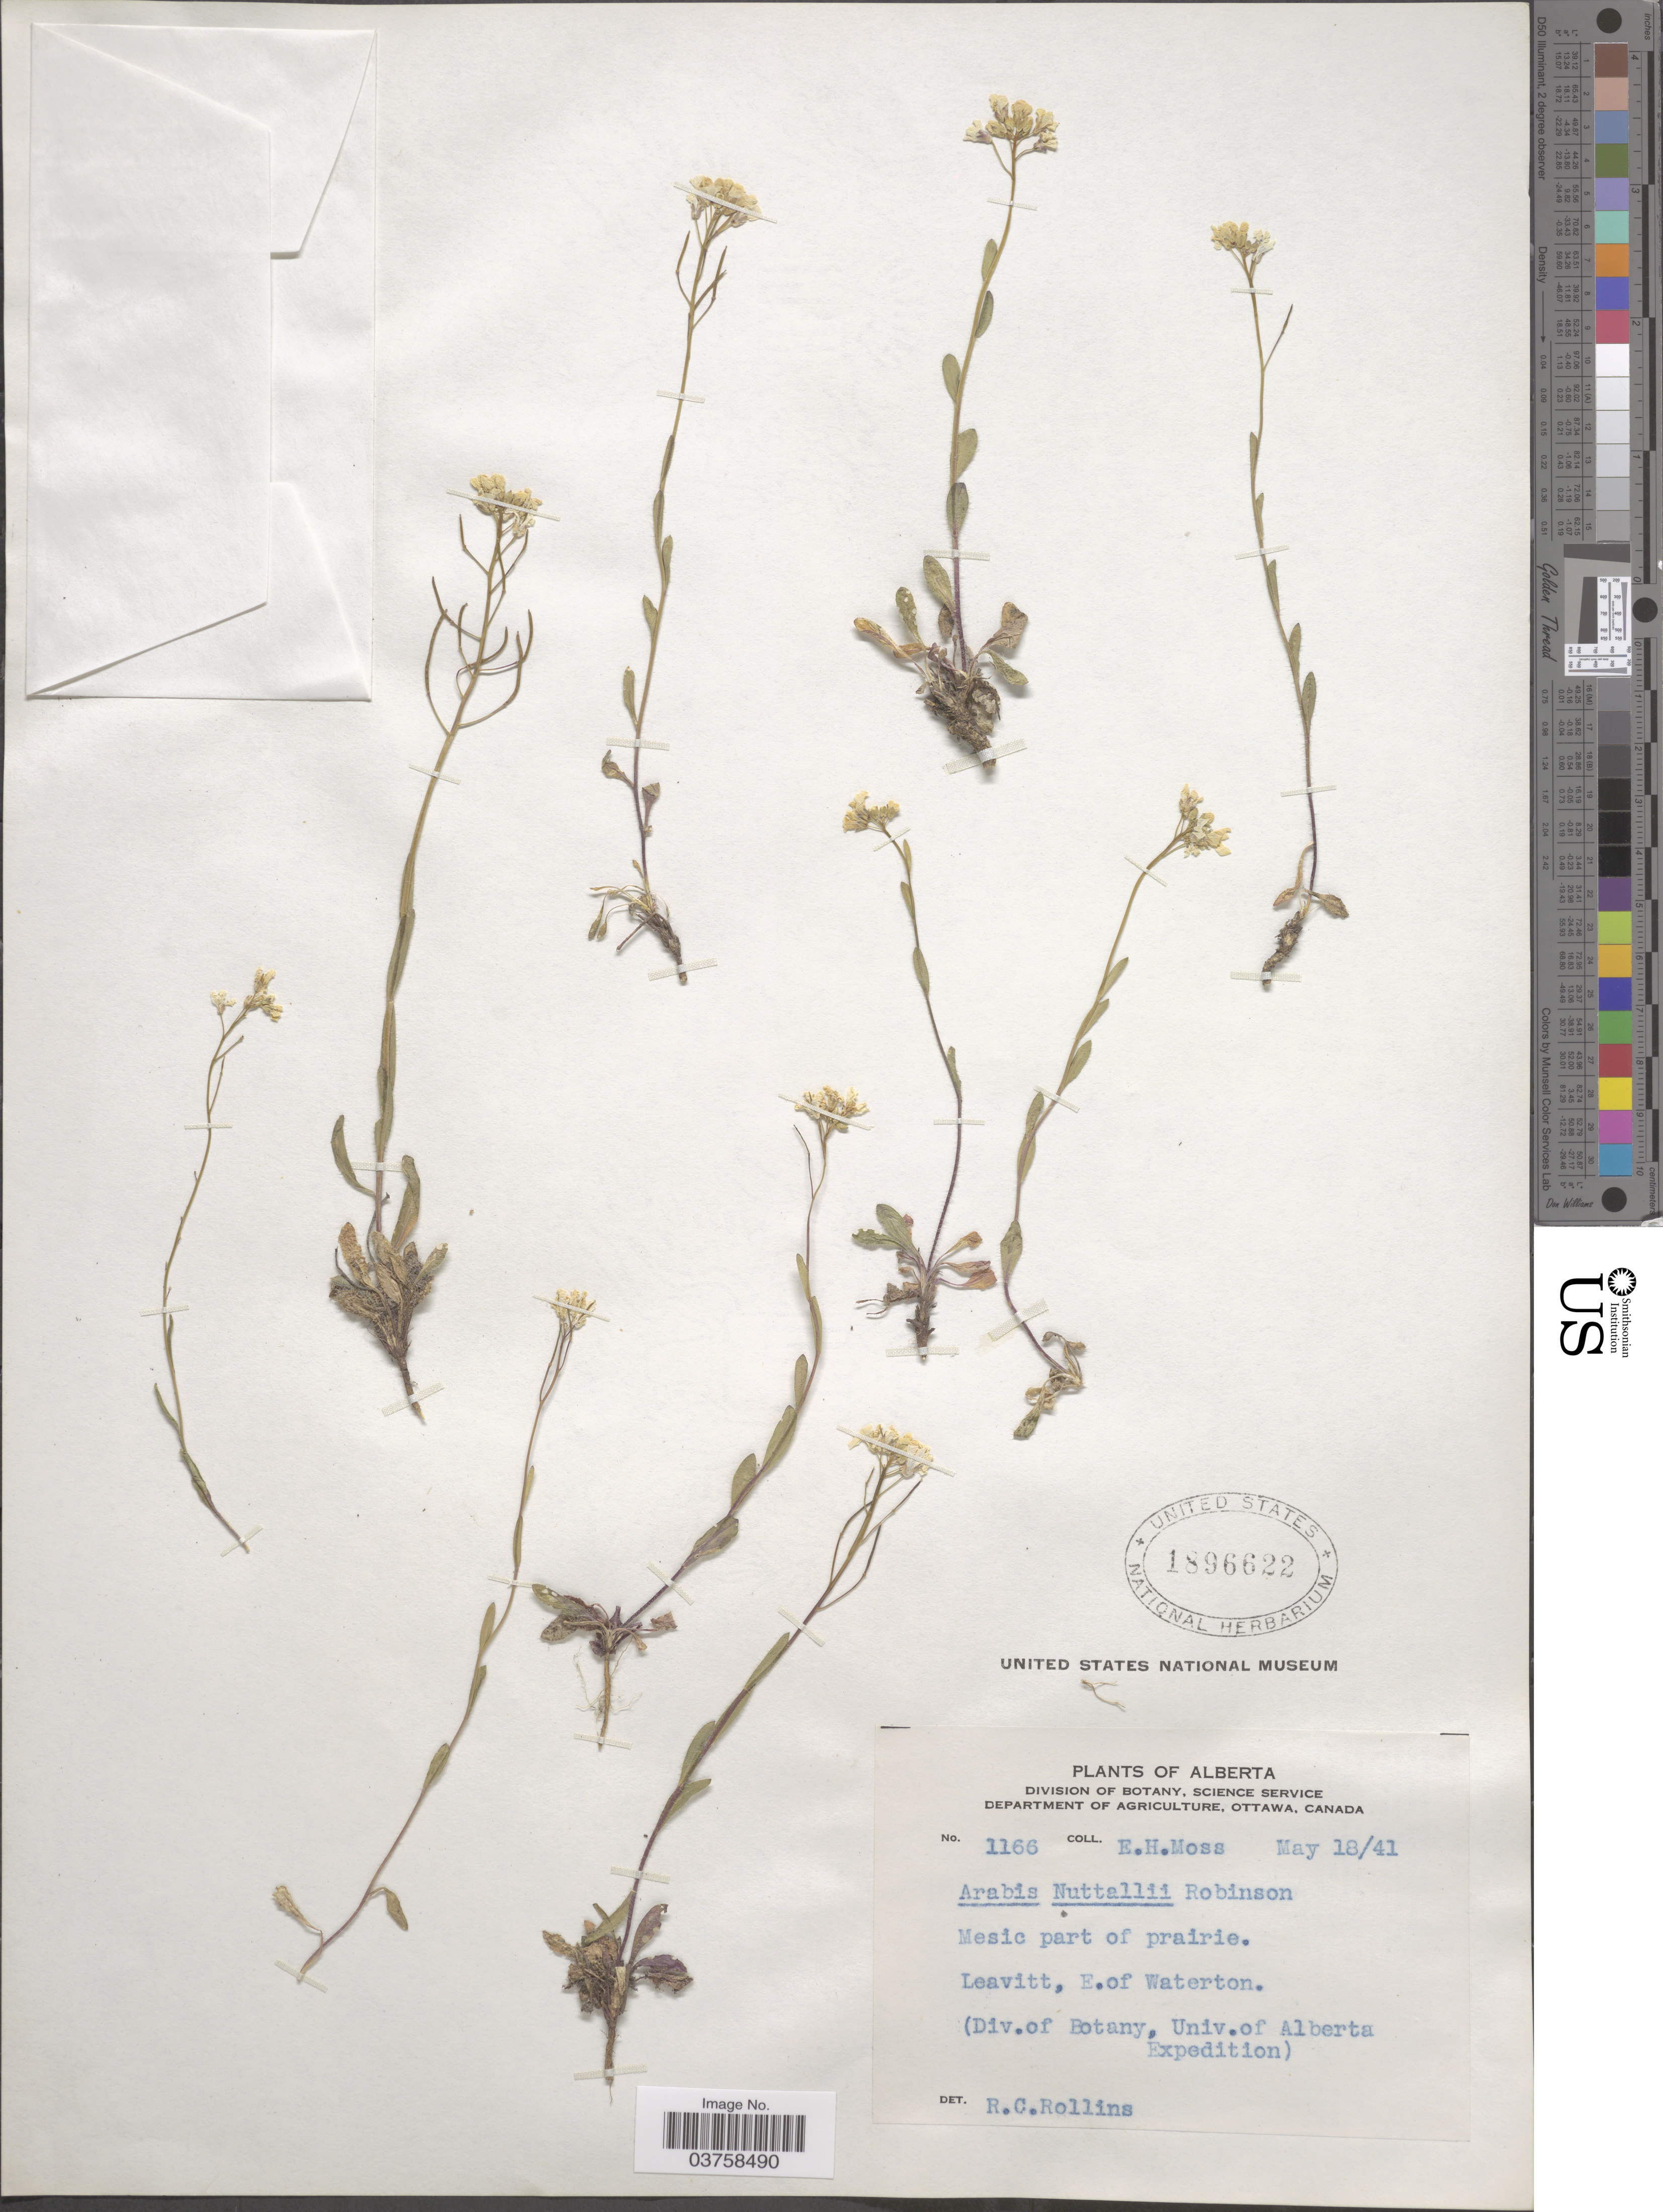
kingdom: Plantae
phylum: Tracheophyta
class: Magnoliopsida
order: Brassicales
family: Brassicaceae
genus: Arabis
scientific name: Arabis nuttallii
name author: B.L. Rob.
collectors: E. Moss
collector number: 1166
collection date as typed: Transcribed d/m/y: 18/5/41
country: Canada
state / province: Alberta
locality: Leavitt, E. of Waterton.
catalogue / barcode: US 1896622